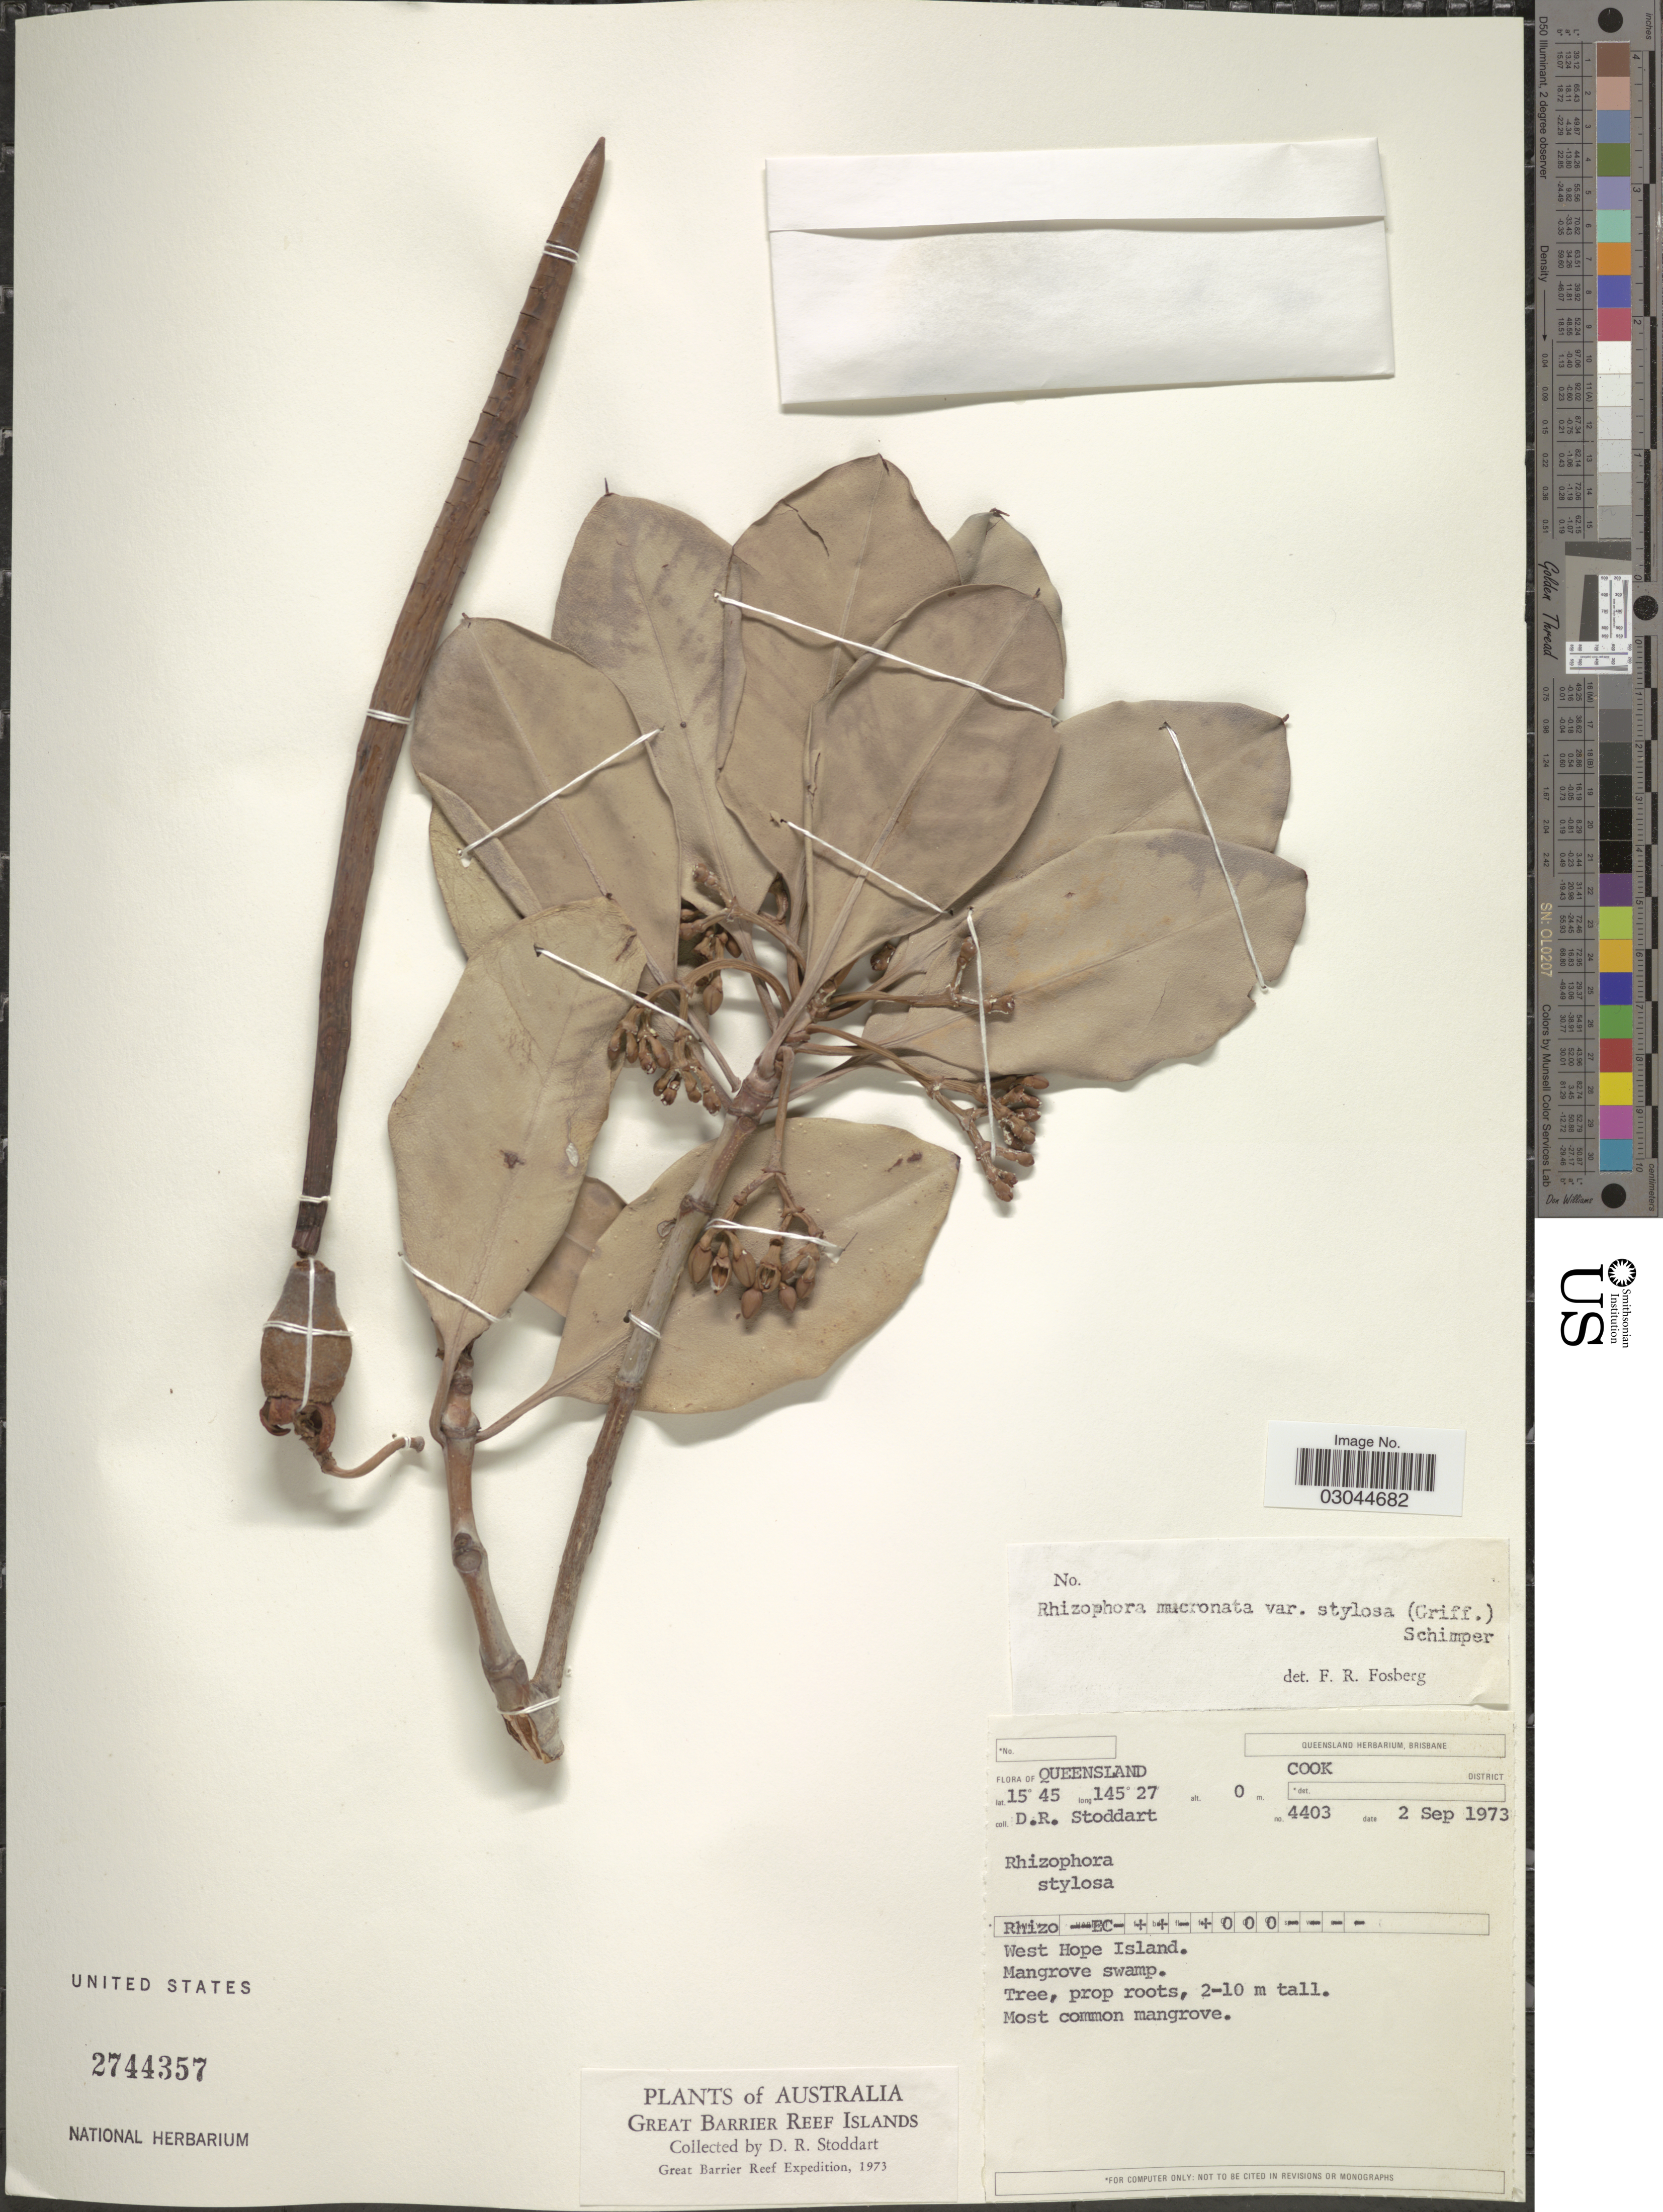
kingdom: Plantae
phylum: Tracheophyta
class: Magnoliopsida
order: Malpighiales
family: Rhizophoraceae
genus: Rhizophora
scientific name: Rhizophora mucronata var. stylosa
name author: Lam.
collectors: D. R. Stoddart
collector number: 4403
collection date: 1973-09-02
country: Australia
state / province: Queensland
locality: Great Barrier Reef Islands. Cook District. West Hope Island. Mangrove swamp.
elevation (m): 0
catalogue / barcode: US 2744357